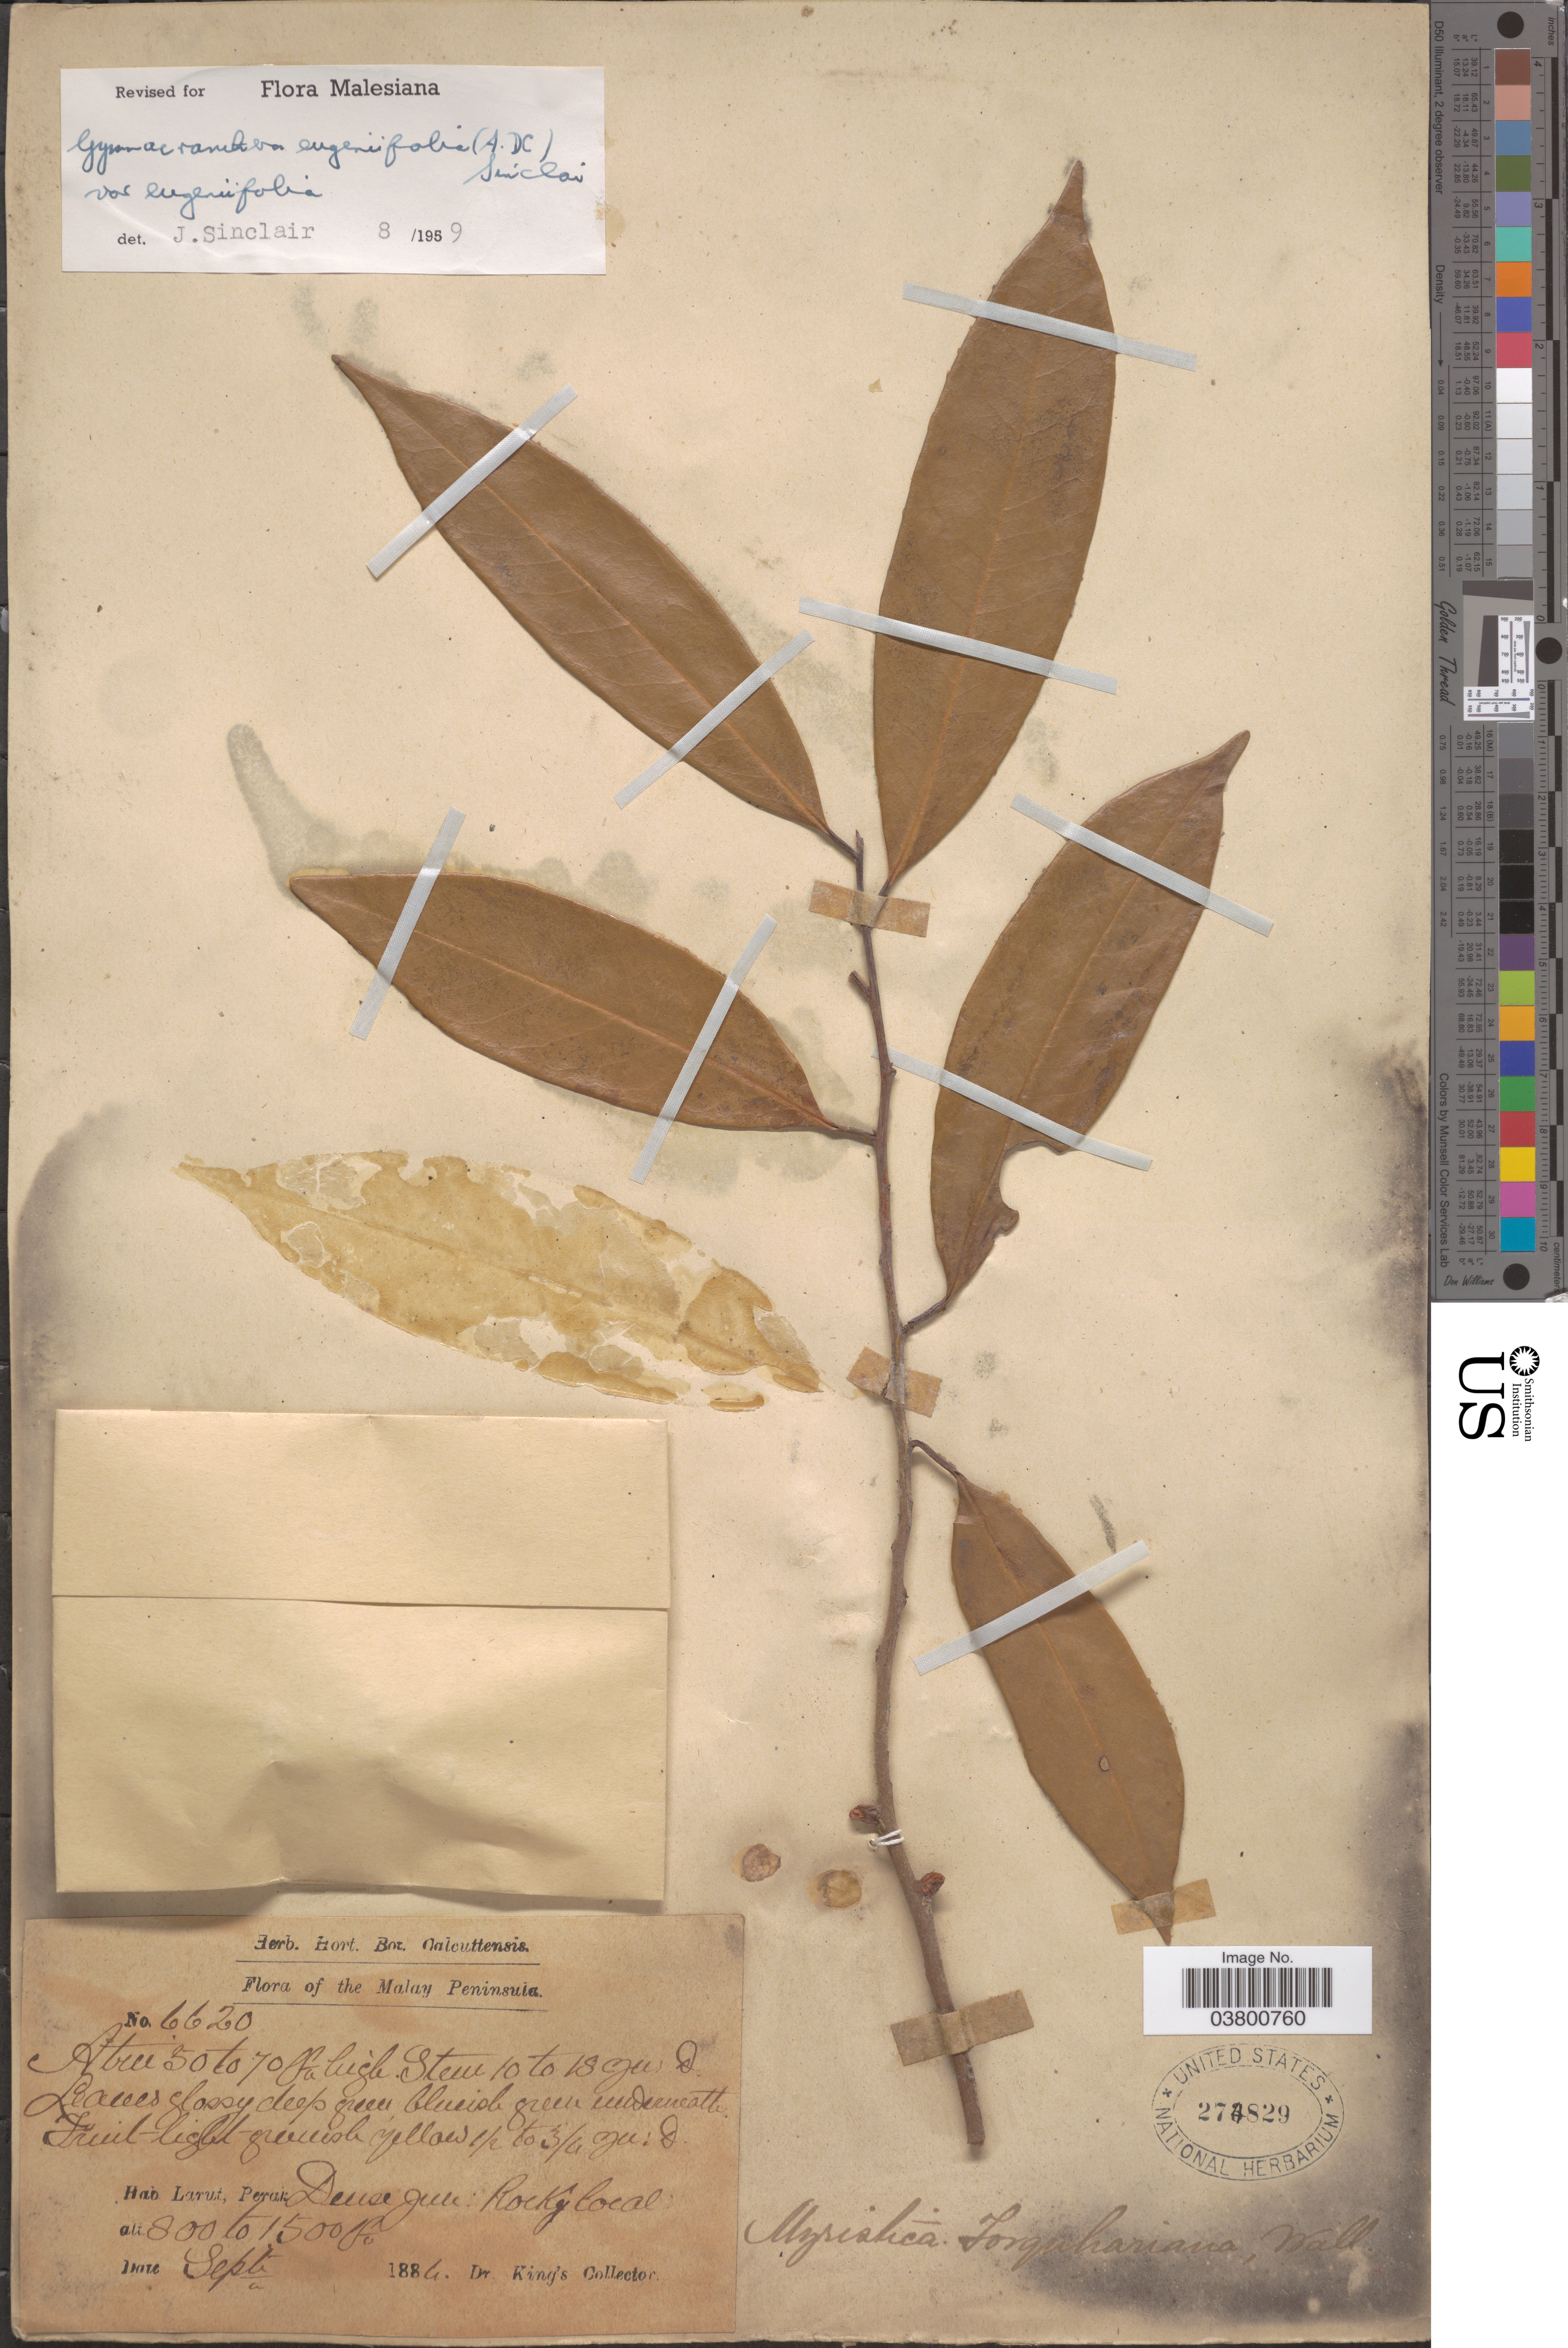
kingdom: Plantae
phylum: Tracheophyta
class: Magnoliopsida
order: Magnoliales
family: Myristicaceae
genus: Gymnacranthera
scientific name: Gymnacranthera farquhariana var. farquhariana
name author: (Wall. ex Hook. f. & Thomson) Warb.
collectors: Dr. King's collector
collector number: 6620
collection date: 1884-09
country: Malaysia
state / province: Perak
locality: The Malay Peninsula. Larut.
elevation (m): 244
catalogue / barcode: US 274829